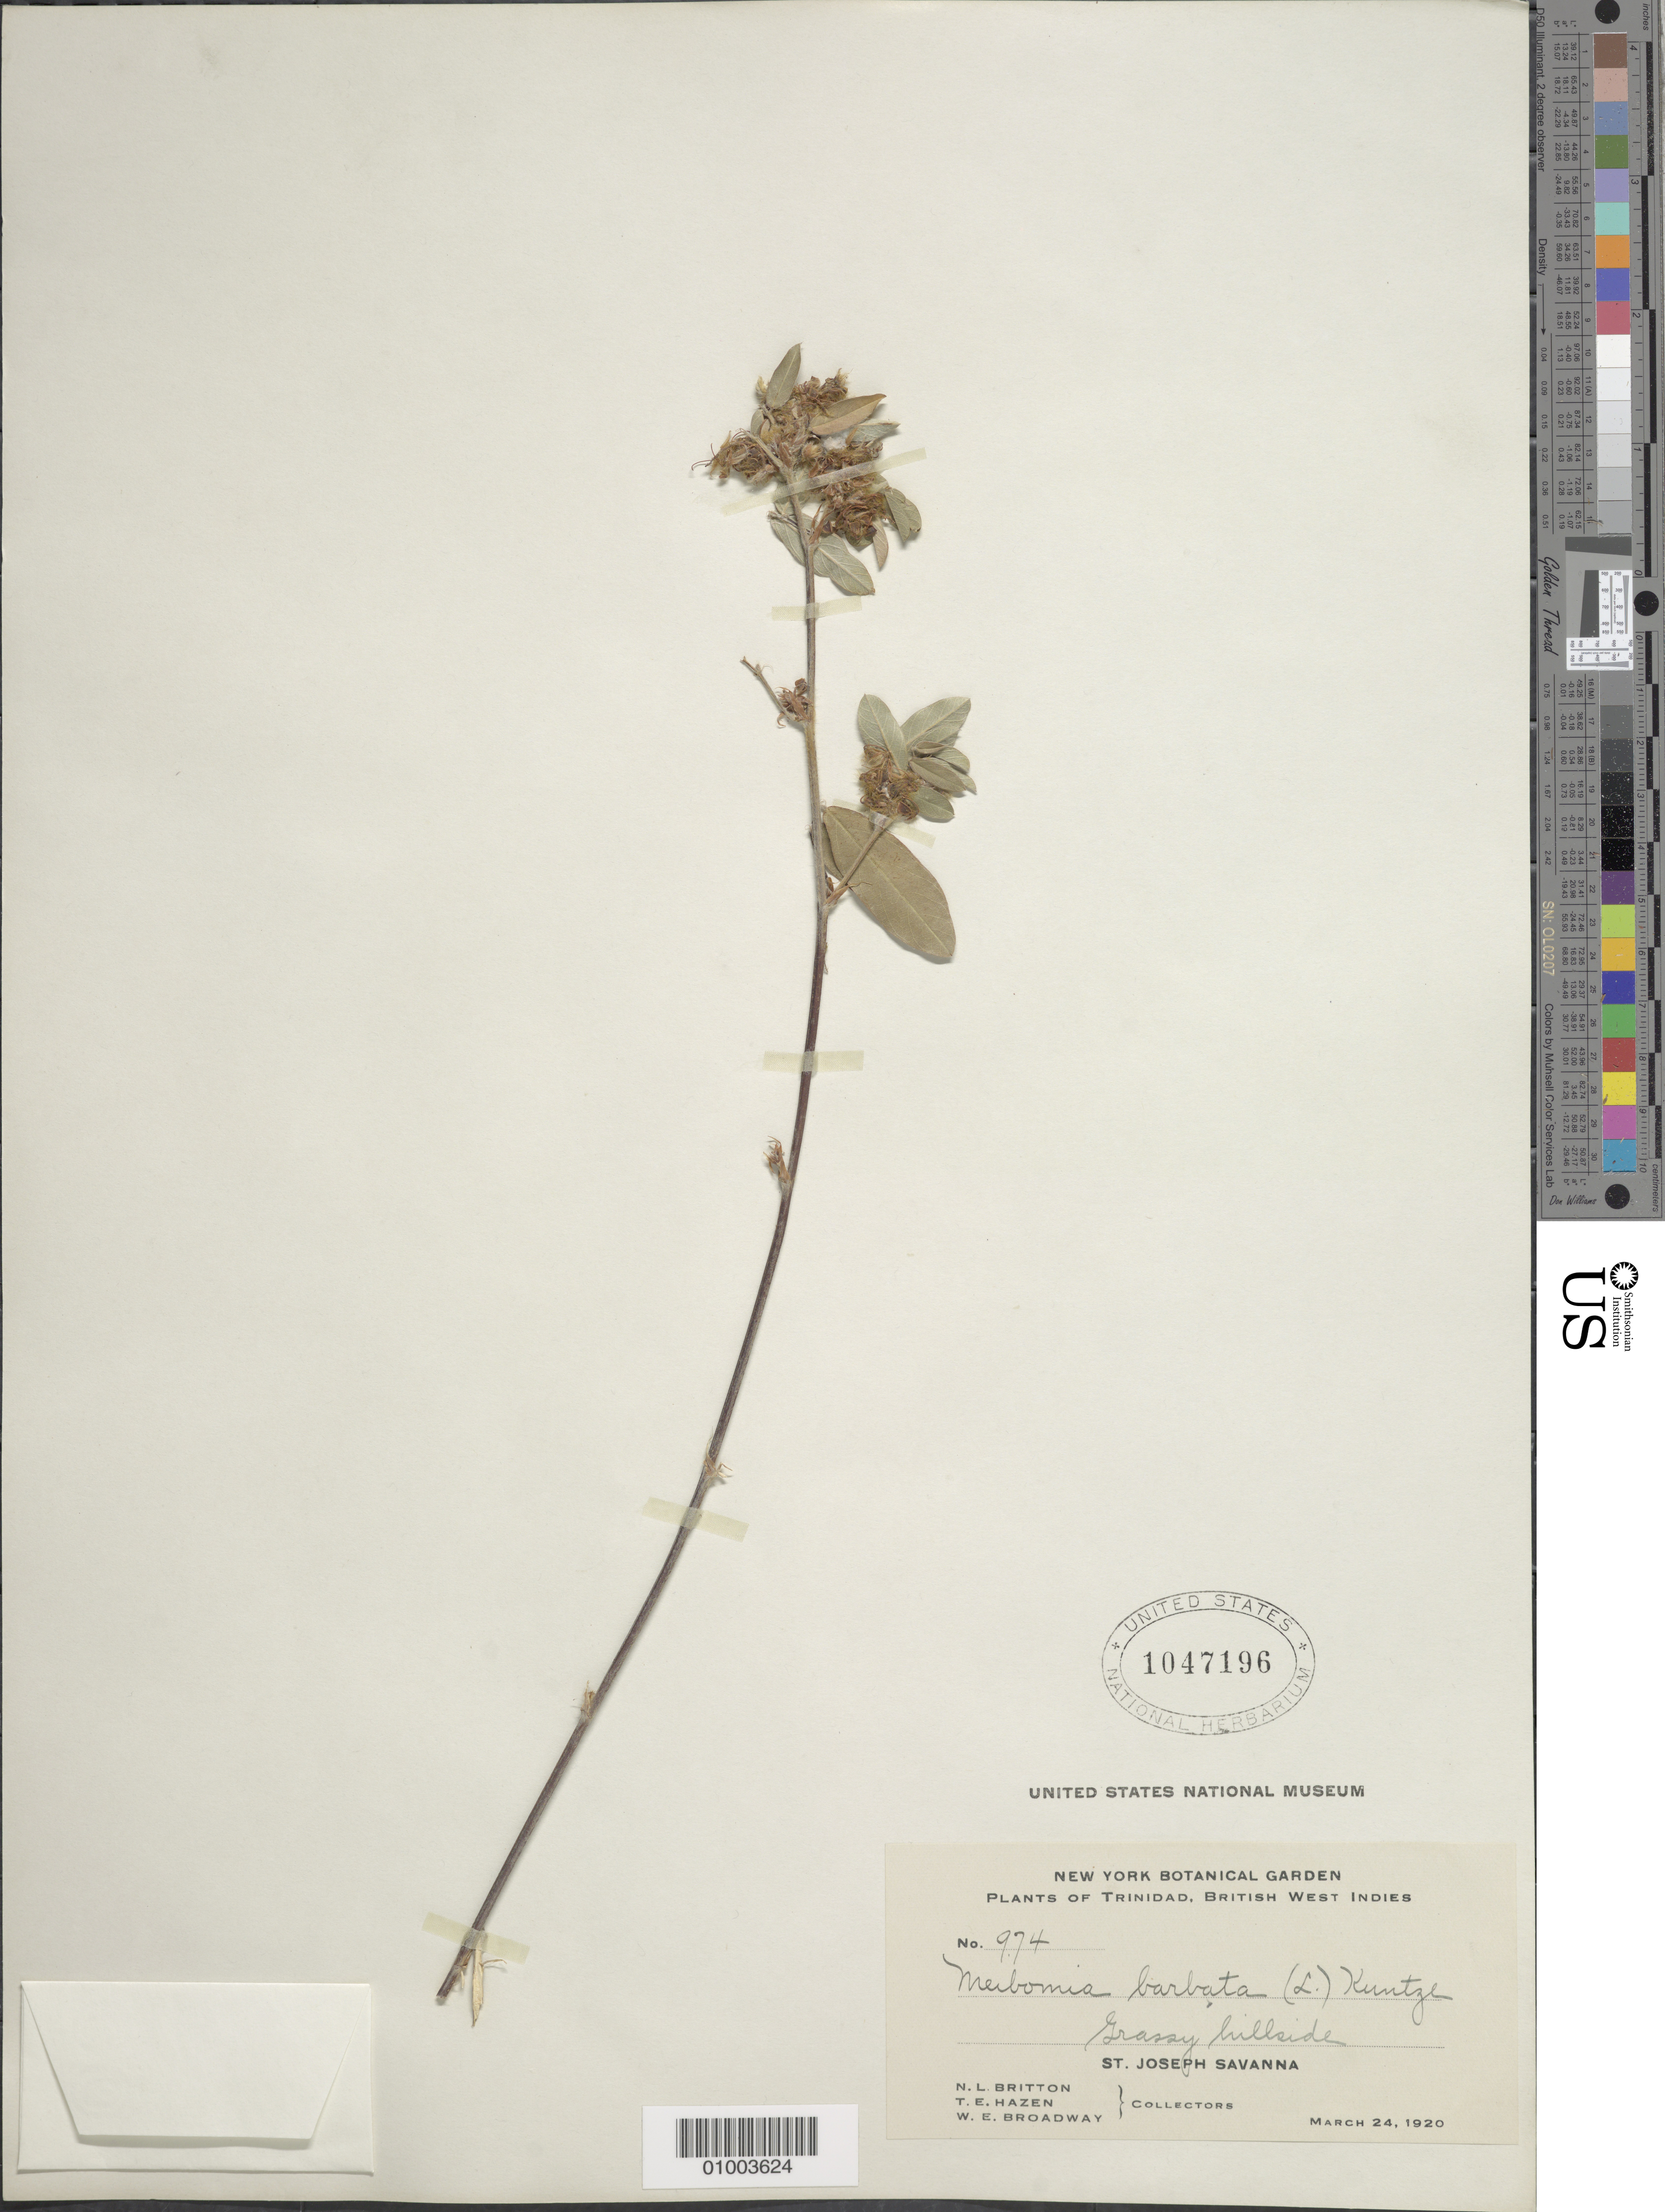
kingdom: Plantae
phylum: Tracheophyta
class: Magnoliopsida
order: Fabales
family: Fabaceae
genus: Grona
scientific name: Grona barbata var. barbata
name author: (L.) H. Ohashi & K. Ohashi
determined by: Strong, Mark T., (BOT), Smithsonian Institution - National Museum of Natural History (UNITED STATES)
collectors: N. Britton, T. E. Hazen & W. E. Broadway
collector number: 974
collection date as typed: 24 Mar 1920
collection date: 1920-03-24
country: Trinidad and Tobago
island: Trinidad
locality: St. Joseph Savanna. Grassy hillside.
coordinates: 0 N, 0 E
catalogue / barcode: US 1047196